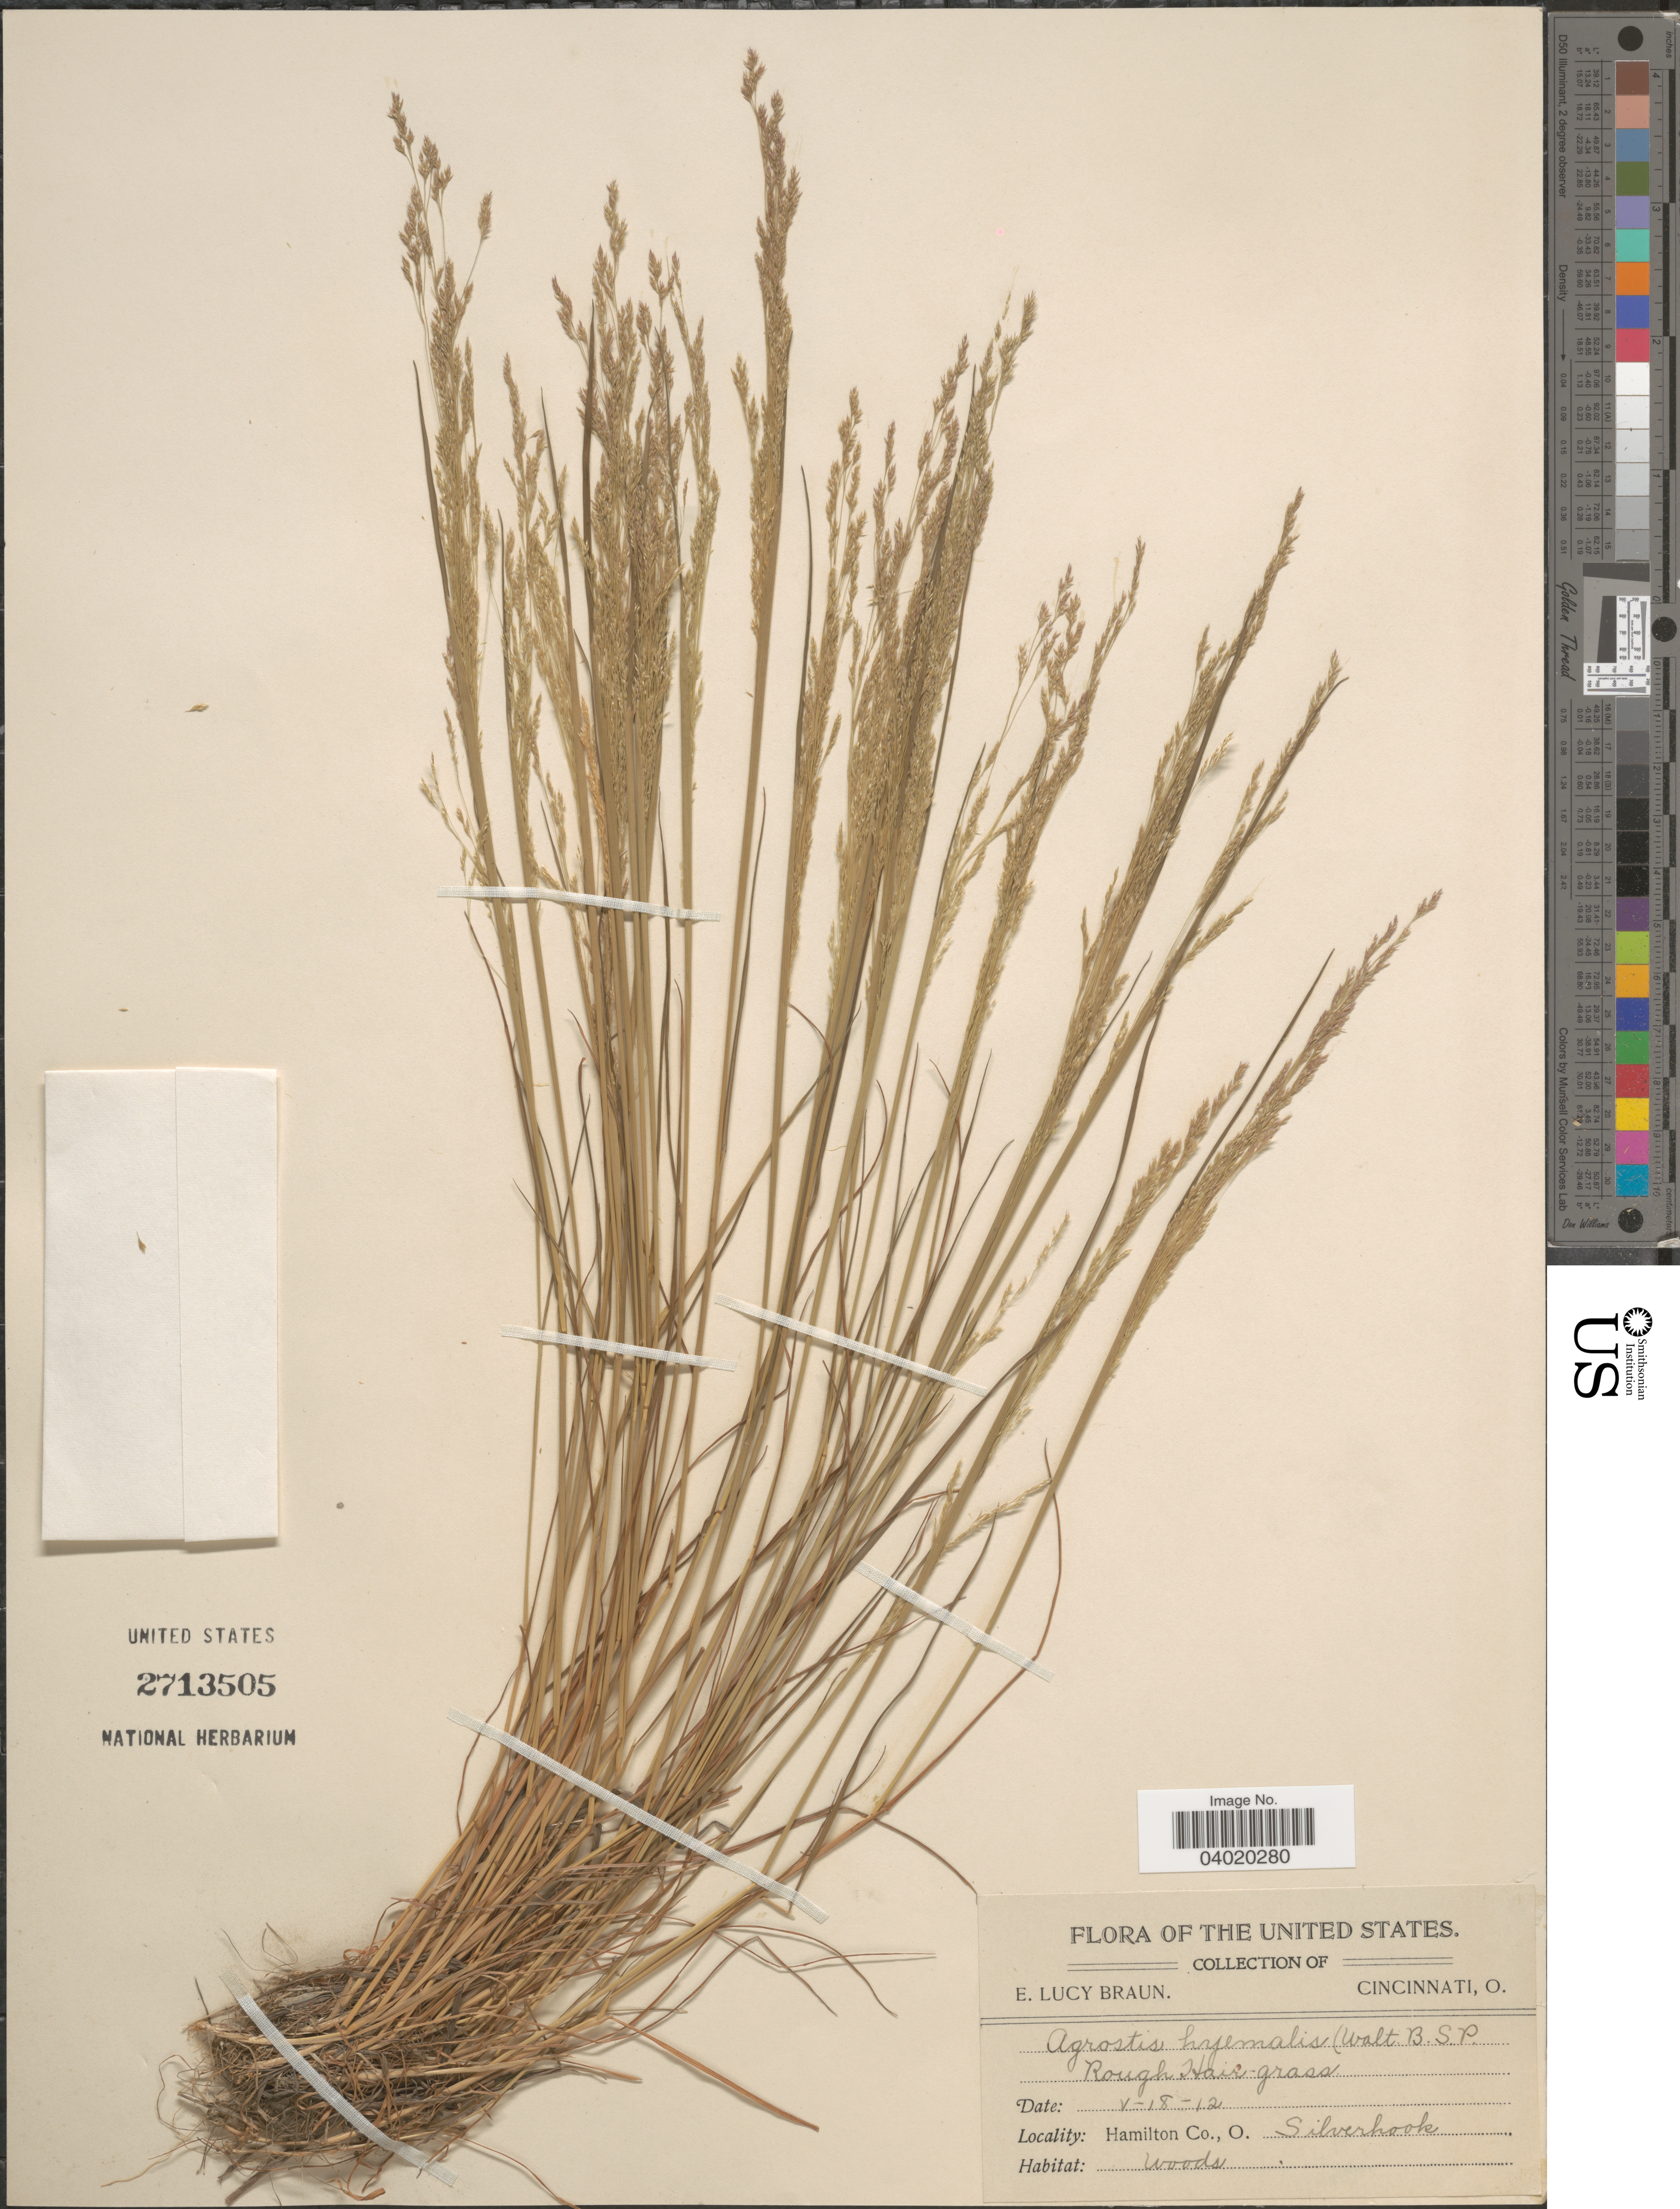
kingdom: Plantae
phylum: Tracheophyta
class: Liliopsida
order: Poales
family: Poaceae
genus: Agrostis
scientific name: Agrostis hyemalis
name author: (Walter) Britton et al.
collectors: E. L. Braun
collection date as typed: Transcribed d/m/y: 18/5/12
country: United States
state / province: Ohio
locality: Hamilton Co., Silverhook.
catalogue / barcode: US 2713505